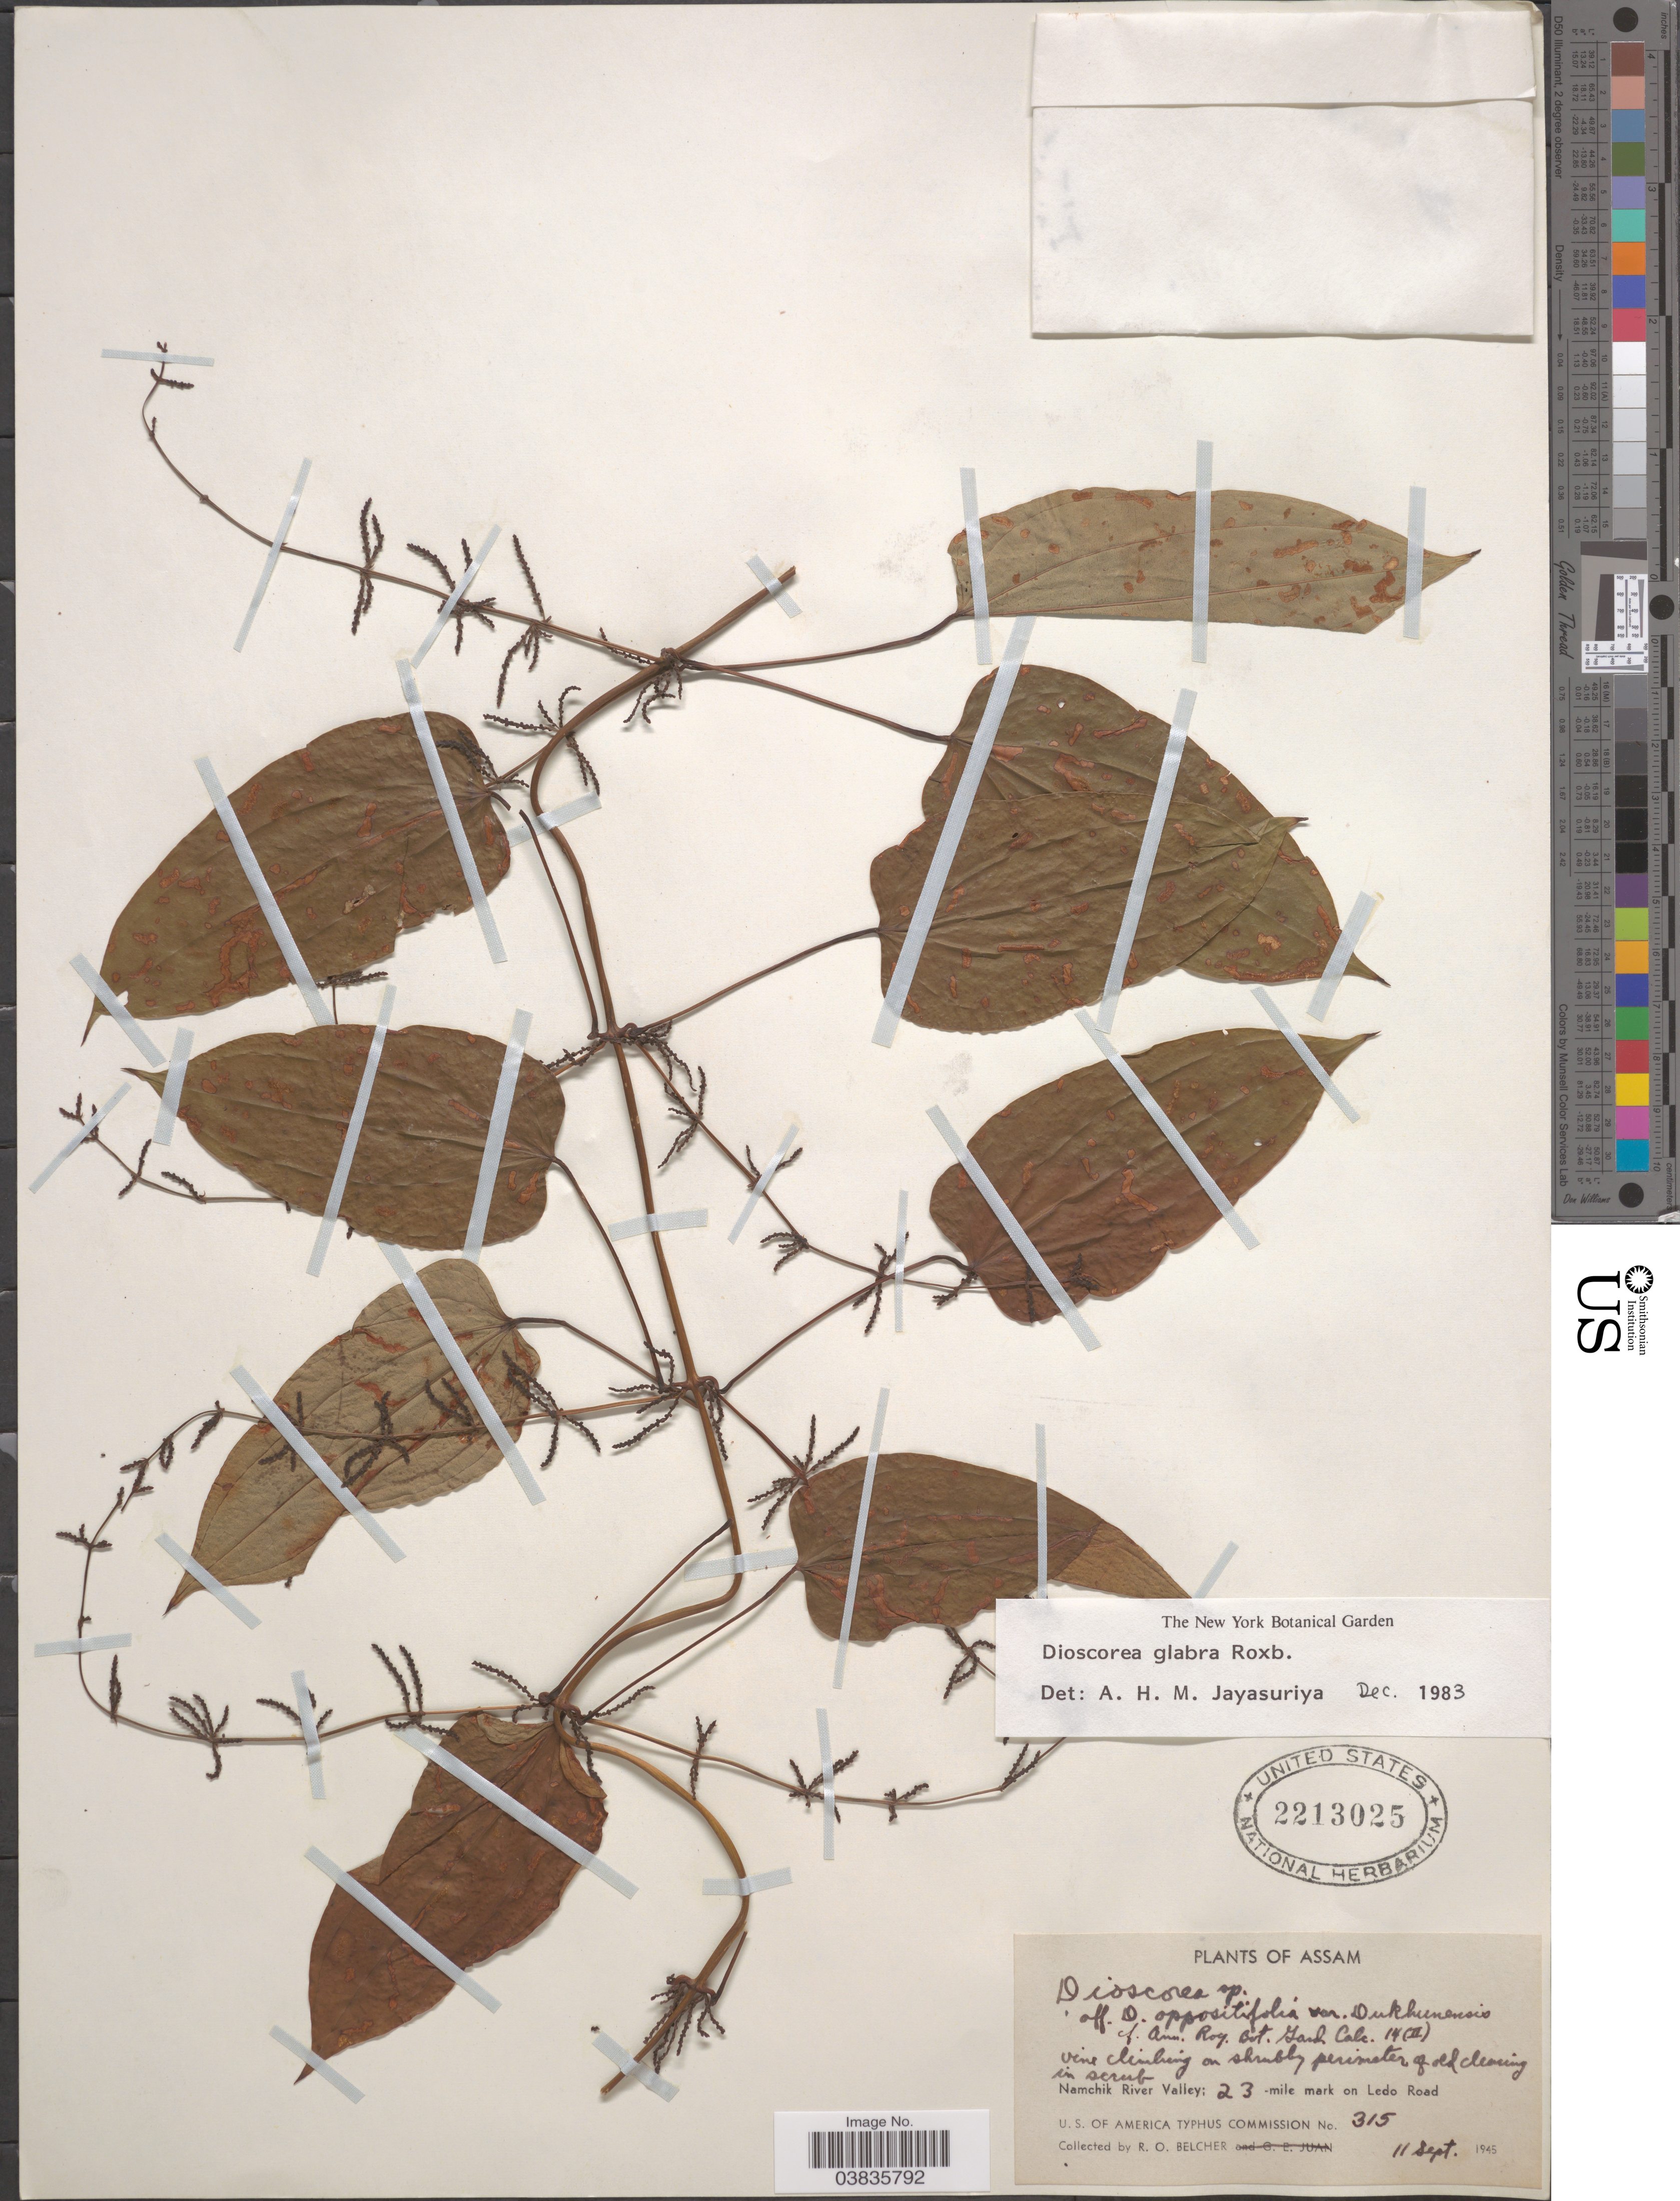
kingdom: Plantae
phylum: Tracheophyta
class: Liliopsida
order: Dioscoreales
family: Dioscoreaceae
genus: Dioscorea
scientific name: Dioscorea glabra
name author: Roxb.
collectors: R. Belcher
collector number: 315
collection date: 1945-09-11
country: India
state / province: Assam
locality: Namchik River Valley; 23-mile mark on Ledo Road.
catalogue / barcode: US 2213025